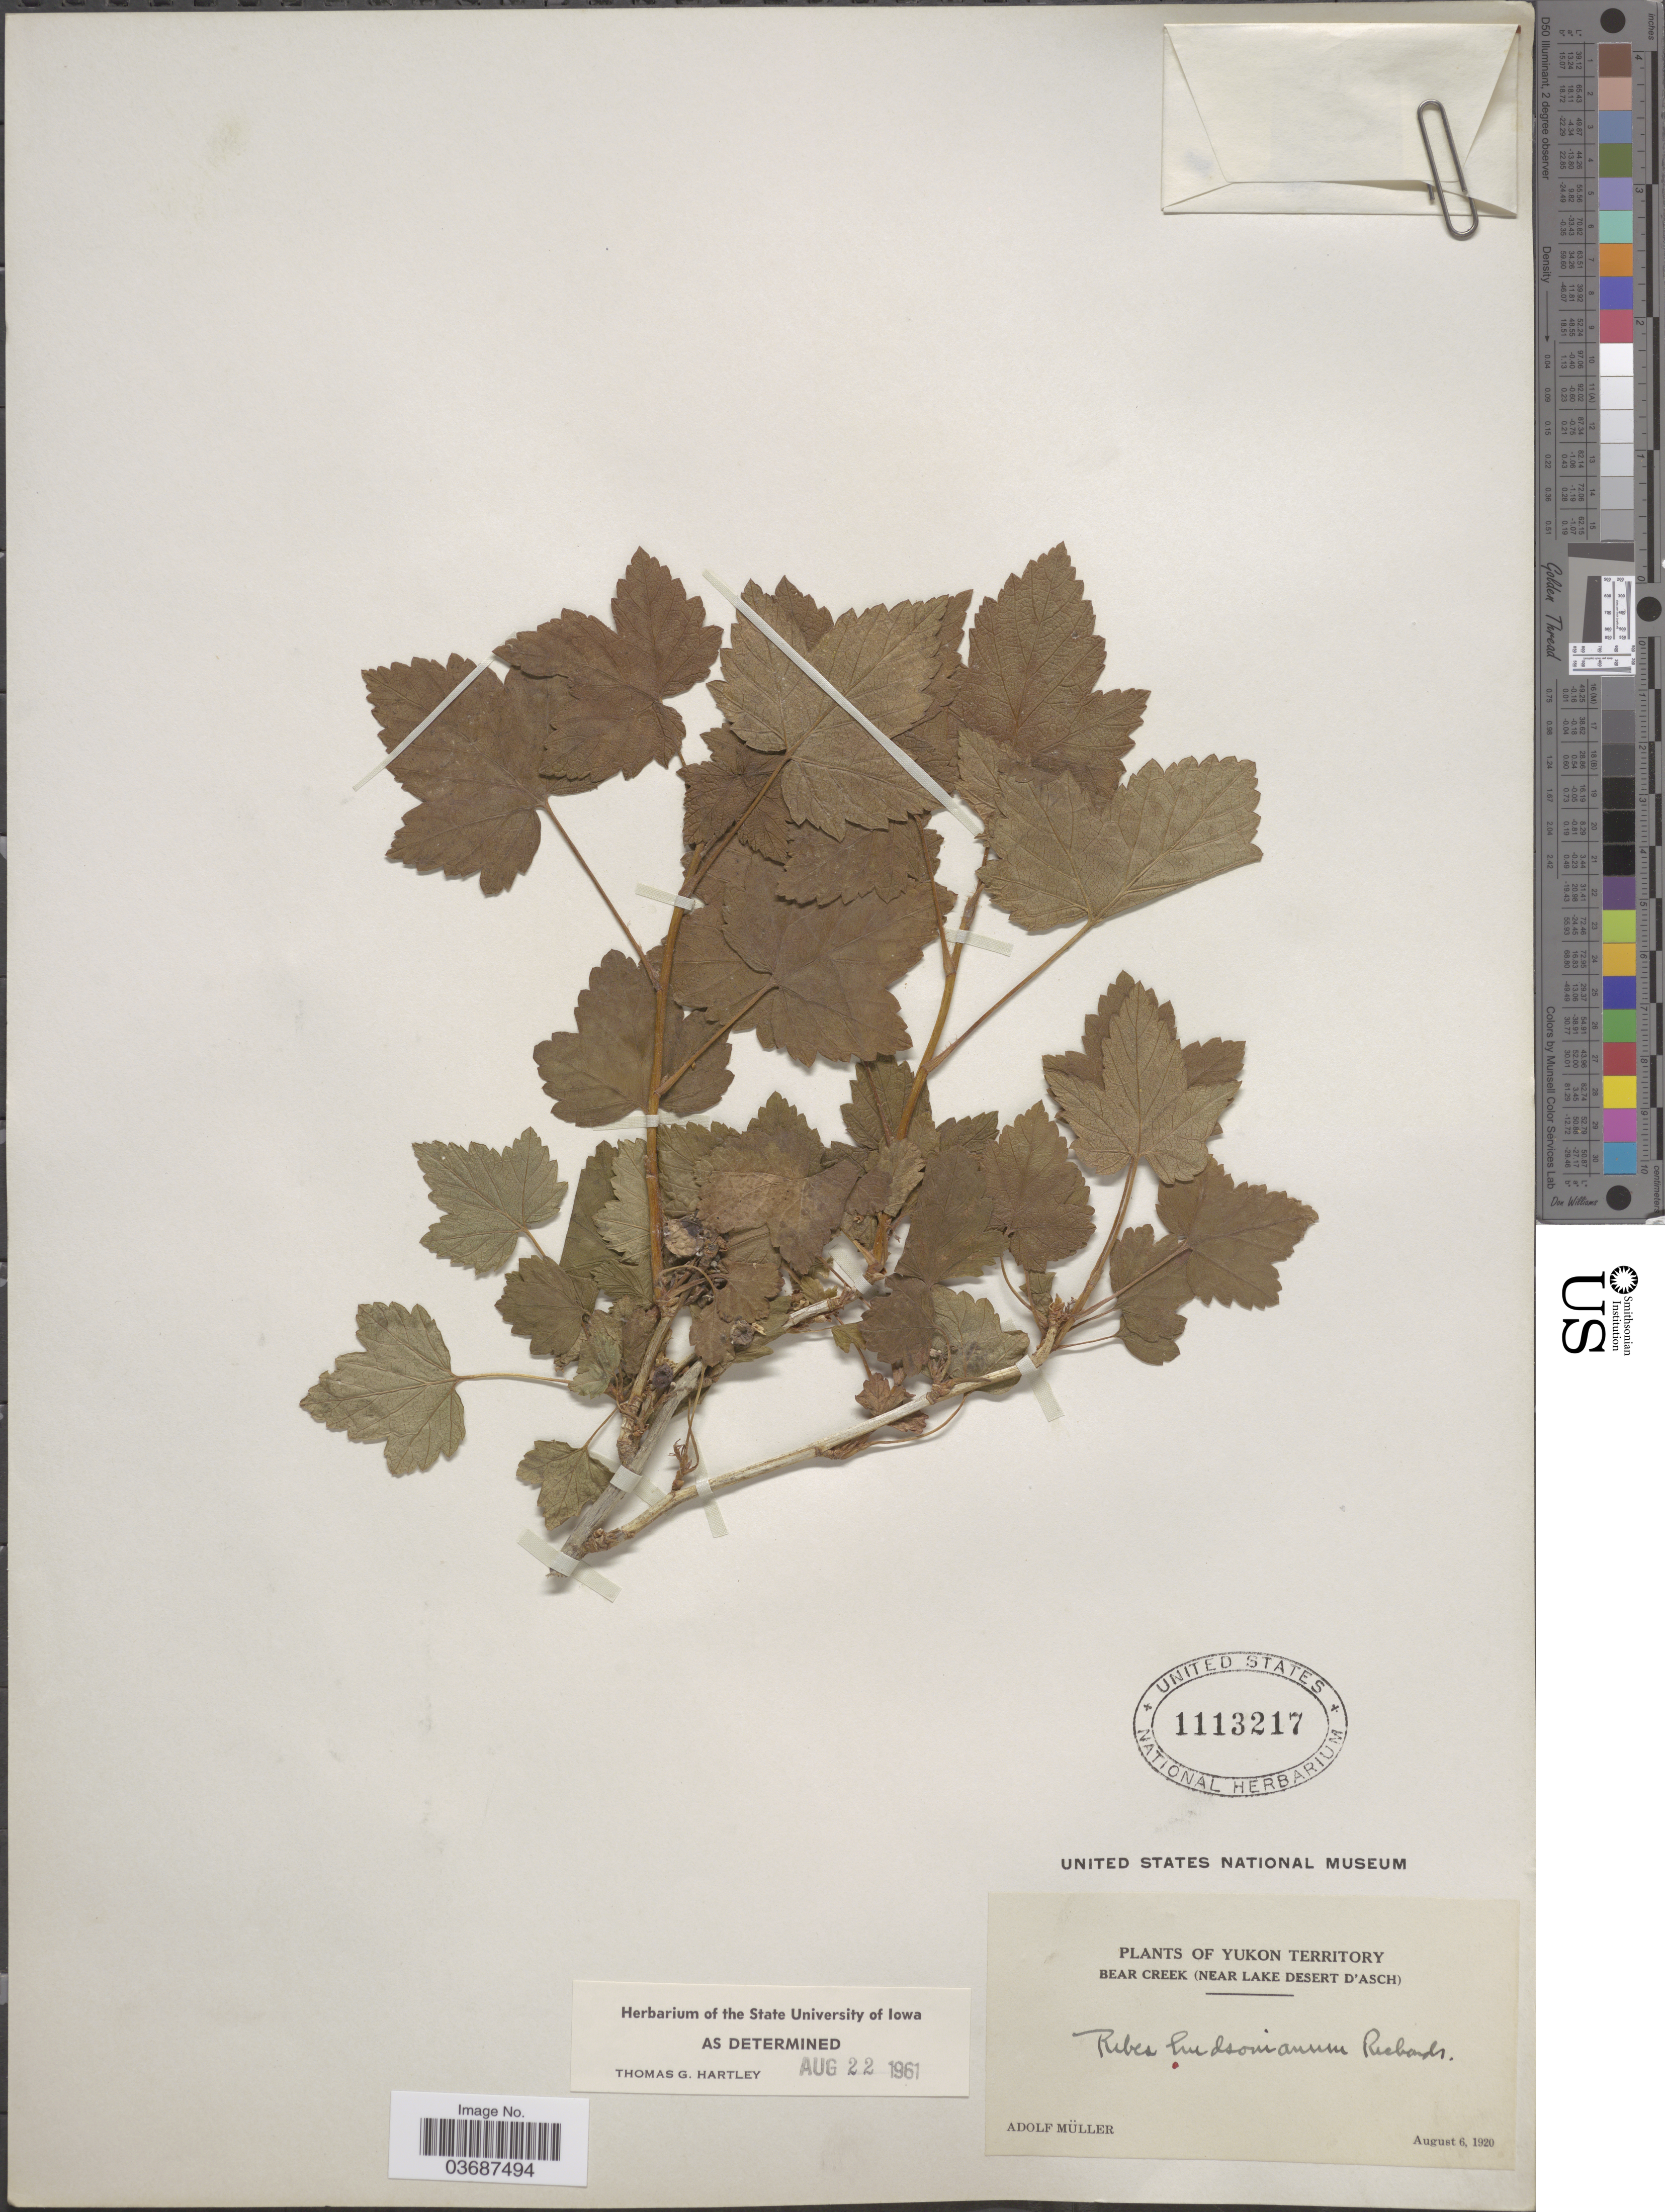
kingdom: Plantae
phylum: Tracheophyta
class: Magnoliopsida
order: Saxifragales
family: Grossulariaceae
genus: Ribes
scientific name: Ribes hudsonianum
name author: Richardson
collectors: A. Muller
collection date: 1920-08-06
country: Canada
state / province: Yukon Territory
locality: Bear Creek (near Lake Desert d'Asch).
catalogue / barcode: US 1113217